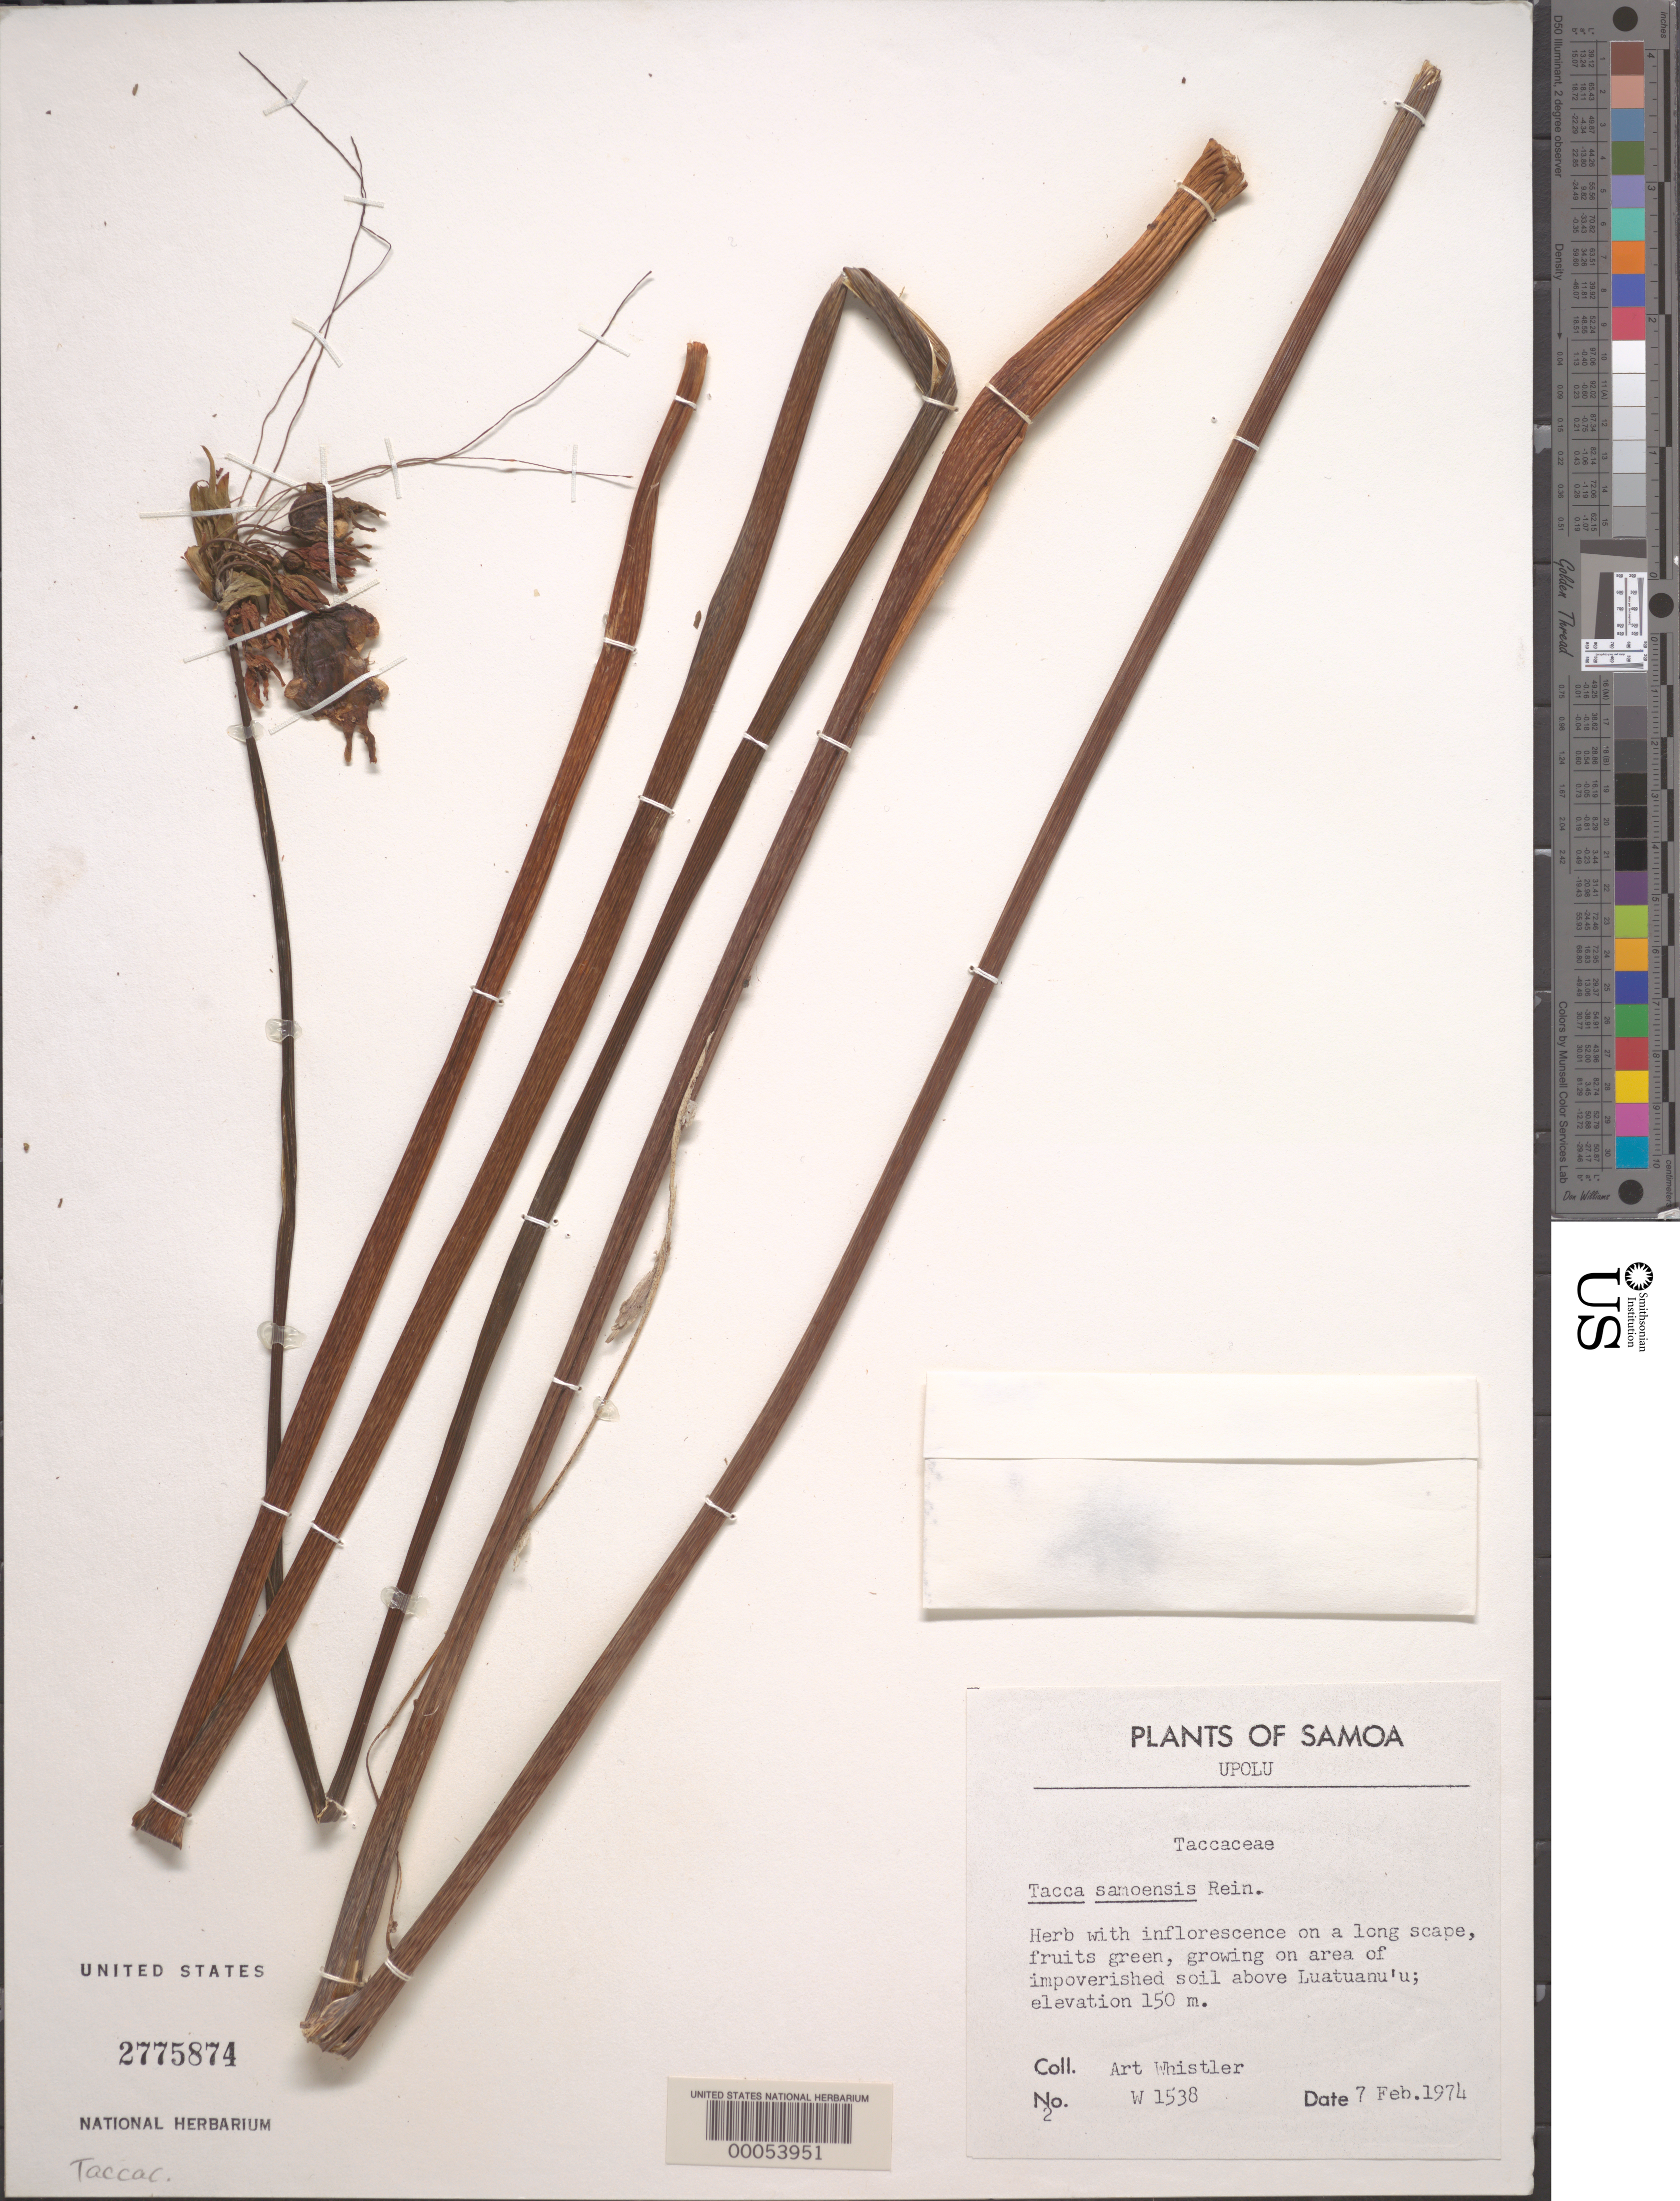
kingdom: Plantae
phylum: Tracheophyta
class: Liliopsida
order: Dioscoreales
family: Dioscoreaceae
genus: Tacca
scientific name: Tacca samoensis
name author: Reinecke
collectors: A. Whistler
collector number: W 1538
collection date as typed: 07 Feb 1974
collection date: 1974-02-07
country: Samoa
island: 'Upolu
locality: Above luatuanau'u'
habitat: Growing on area of impoverished soil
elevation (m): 150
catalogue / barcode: US 2775874